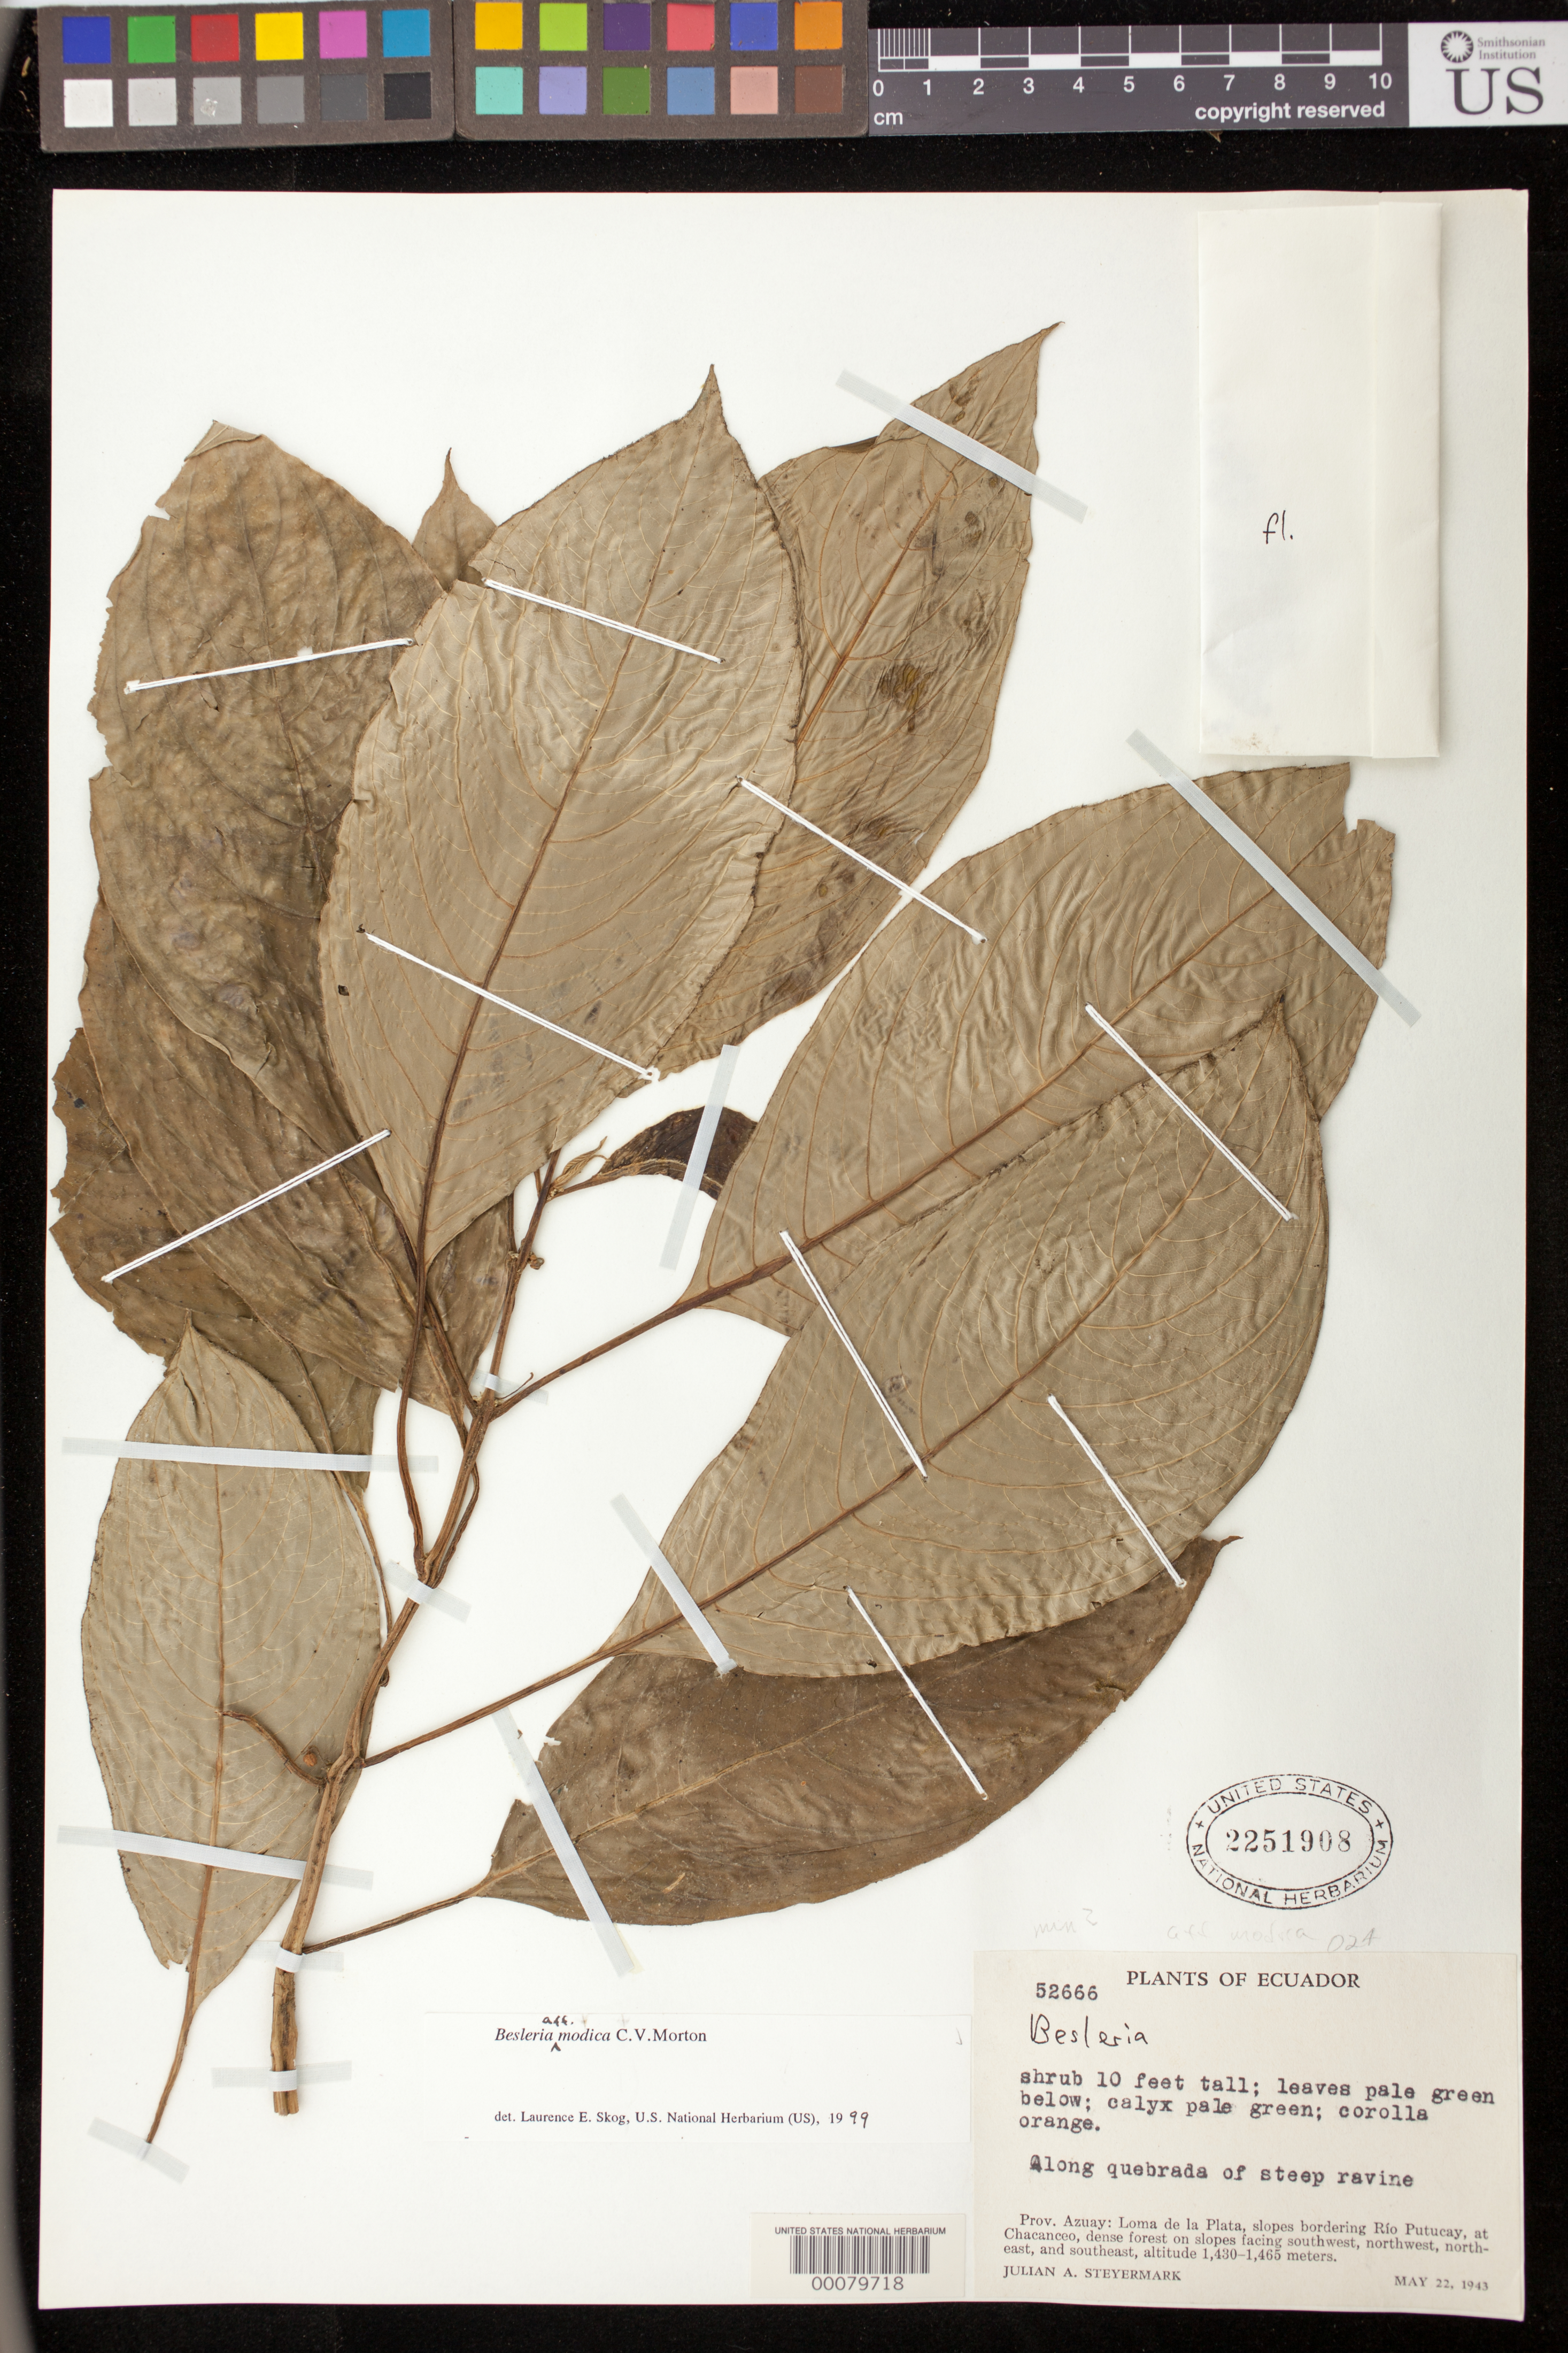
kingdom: Plantae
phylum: Tracheophyta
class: Magnoliopsida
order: Lamiales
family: Gesneriaceae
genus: Besleria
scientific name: Besleria modica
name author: C.V. Morton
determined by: Skog, Laurence E.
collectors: J. Steyermark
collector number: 52666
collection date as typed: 22 May 1943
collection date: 1943-05-22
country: Ecuador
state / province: Azuay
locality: Loma de La Plata, slopes bordering Río Putucay, at Chacanceo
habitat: dense forest on slopes facing SW, NW, NE and SE; along quebrada of steep ravine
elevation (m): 1430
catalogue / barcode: US 2251908